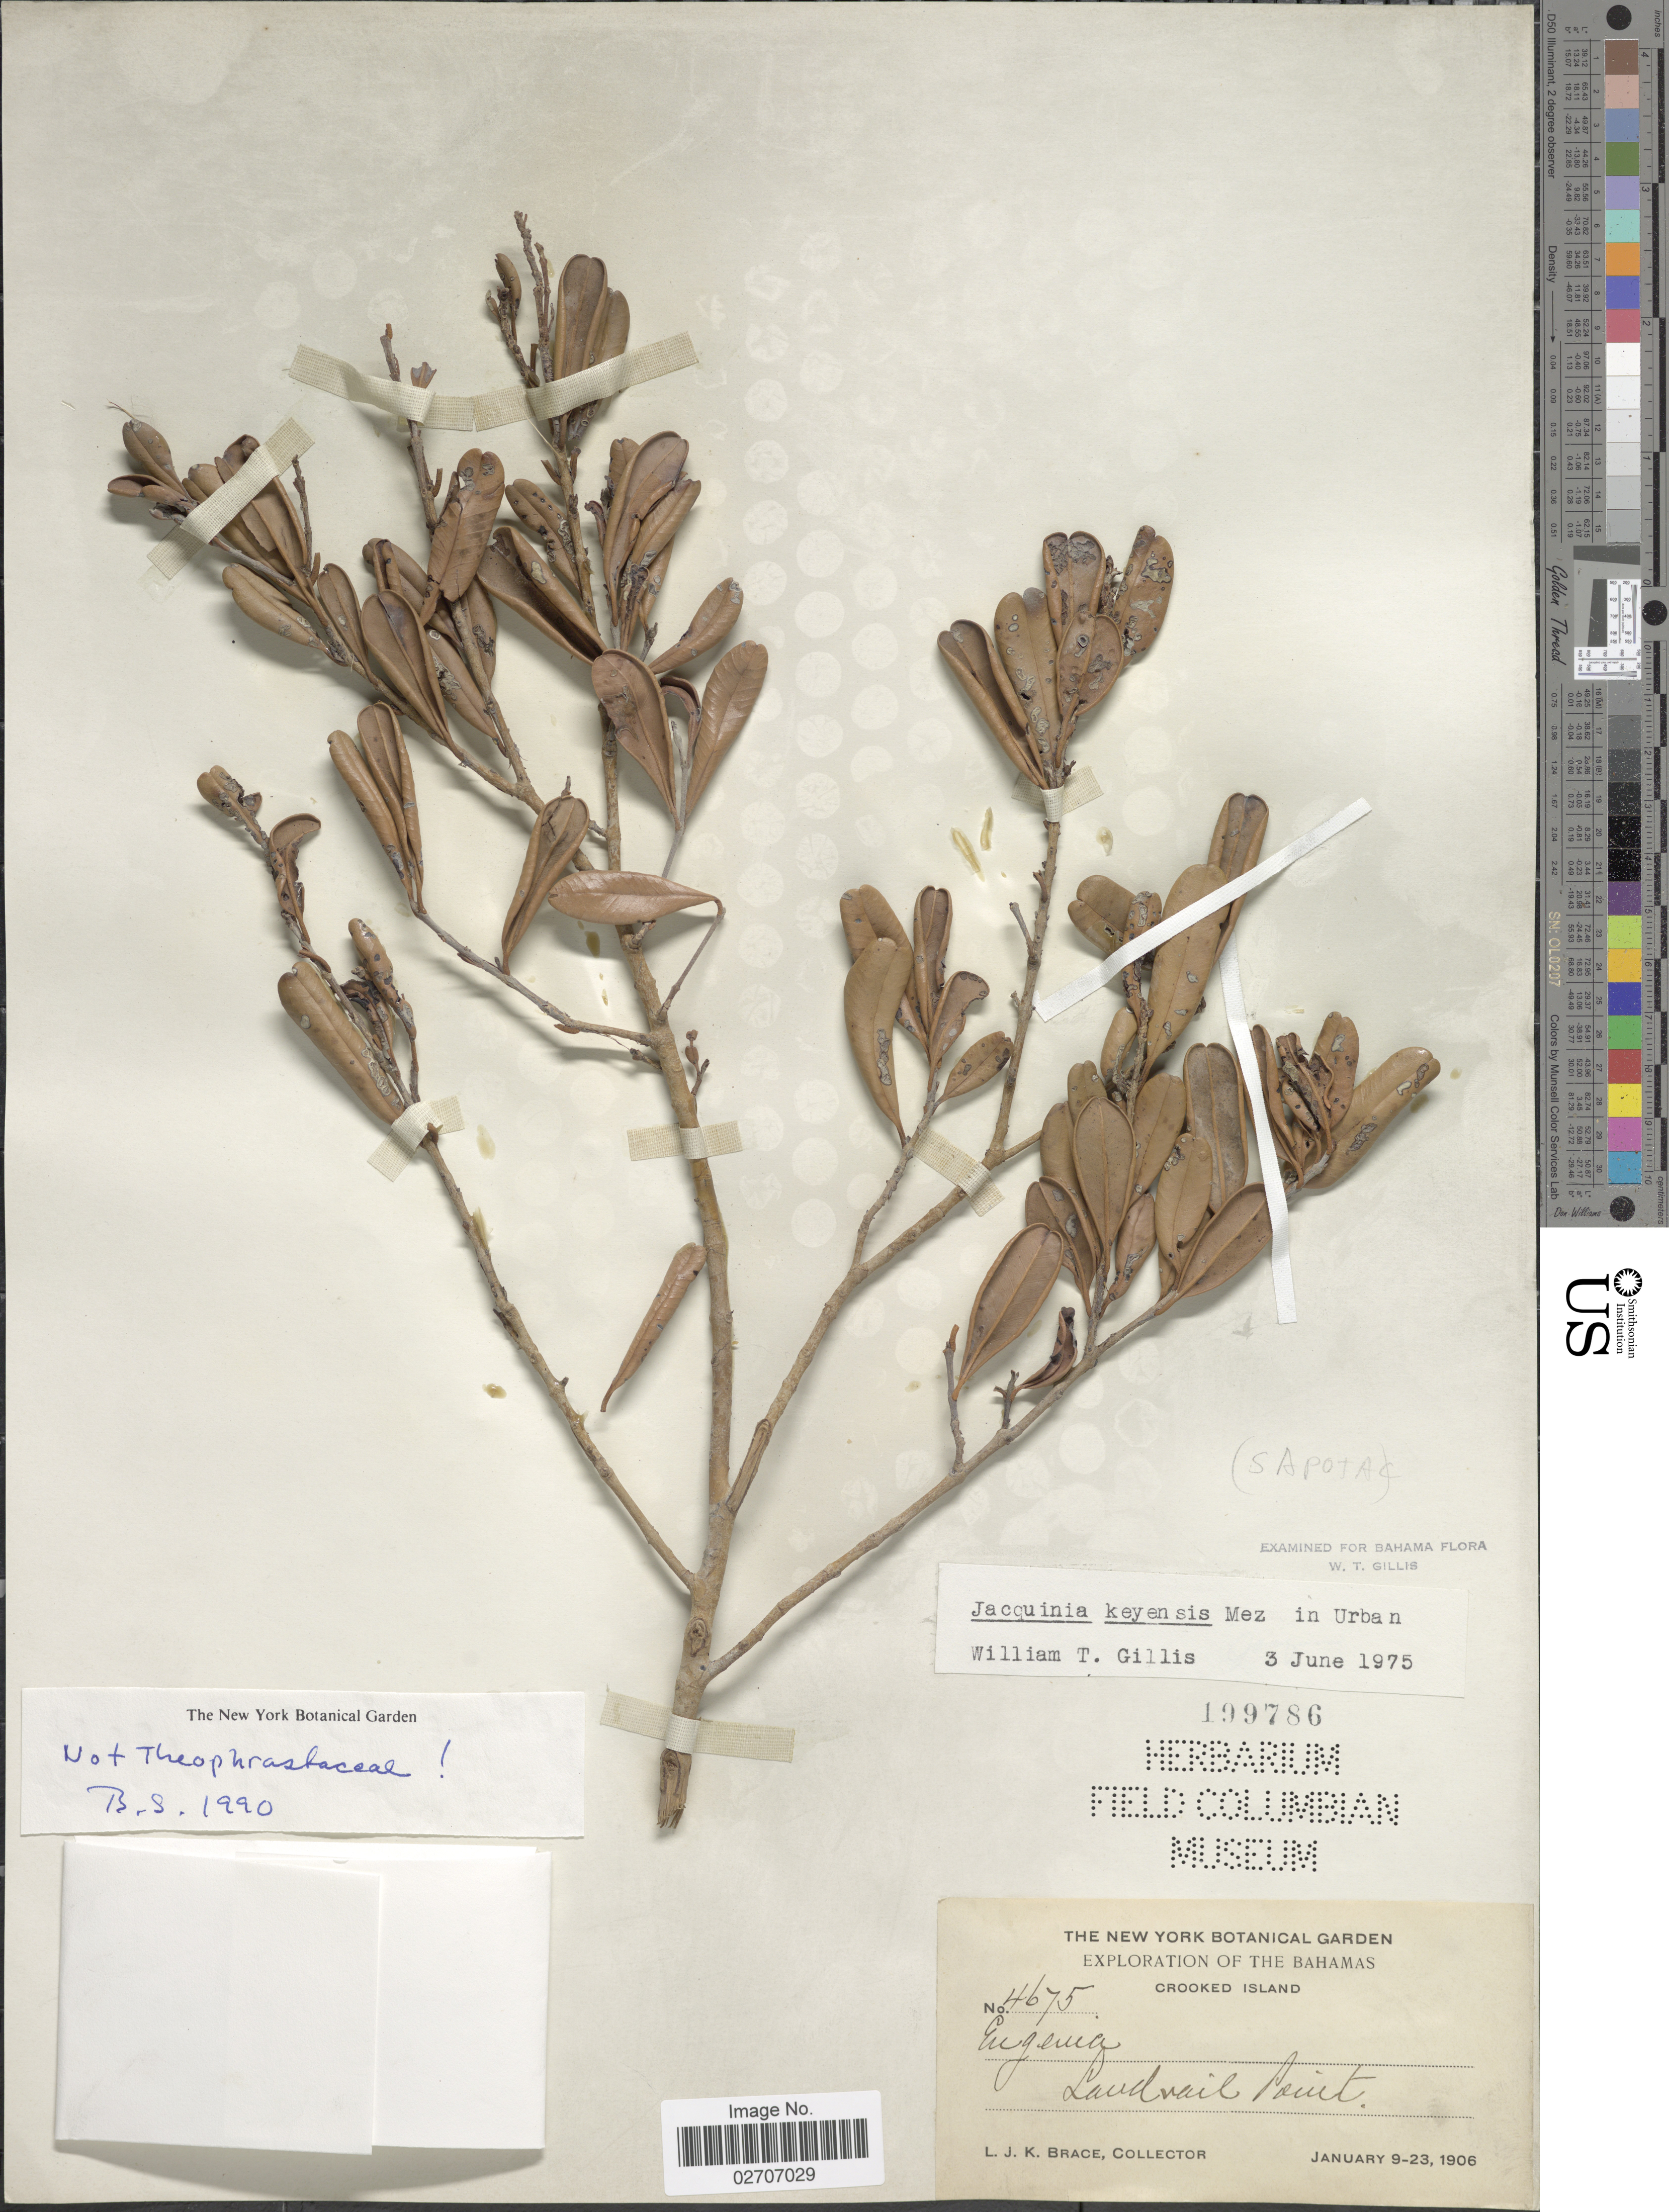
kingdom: Plantae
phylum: Tracheophyta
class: Magnoliopsida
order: Ericales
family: Sapotaceae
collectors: L. J. K. Brace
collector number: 4657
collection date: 1906-01-09/1906-01-23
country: Bahamas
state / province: Acklins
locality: The Bahamas, Crooked Islands, Landvail Point